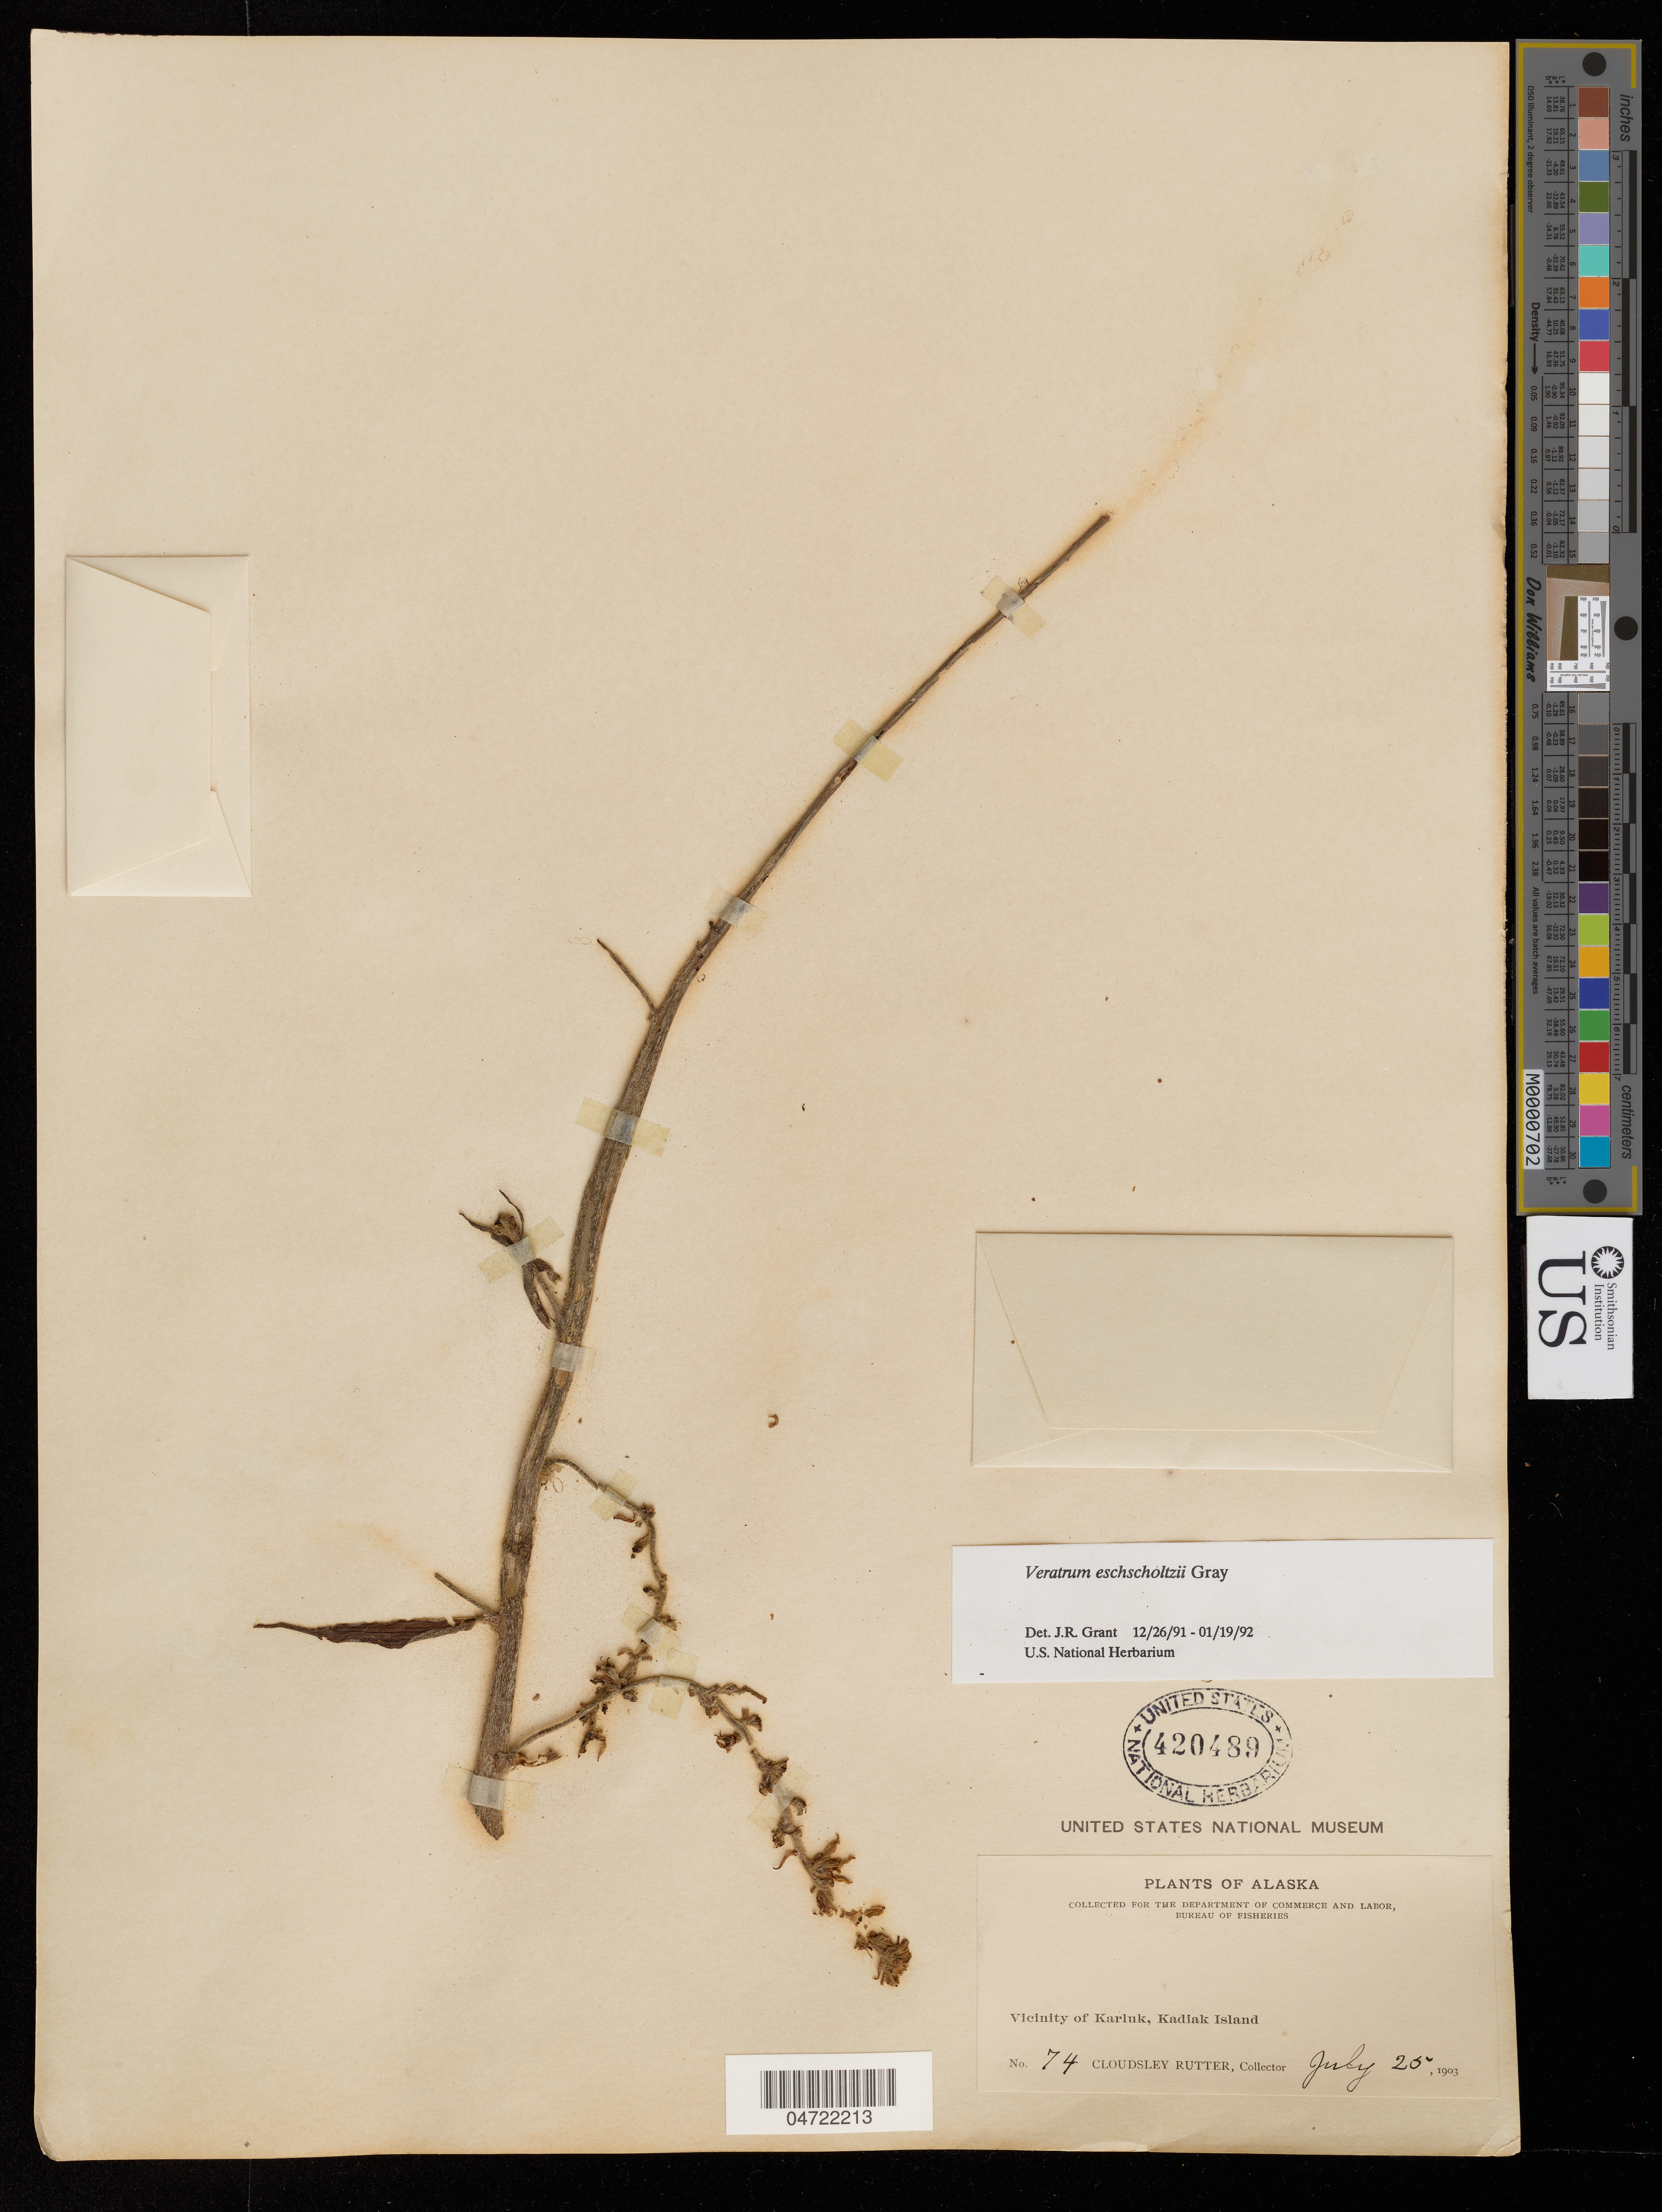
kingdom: Plantae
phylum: Tracheophyta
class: Liliopsida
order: Liliales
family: Melanthiaceae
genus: Veratrum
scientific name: Veratrum eschscholtzii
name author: A. Gray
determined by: Grant, J. R., (SWITZERLAND)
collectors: C. Rutter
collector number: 74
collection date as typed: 25 Jul 1903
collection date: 1903-07-25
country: United States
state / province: Alaska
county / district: Kodiak Island Borough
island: Kodiak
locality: Karluk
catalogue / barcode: US 420489